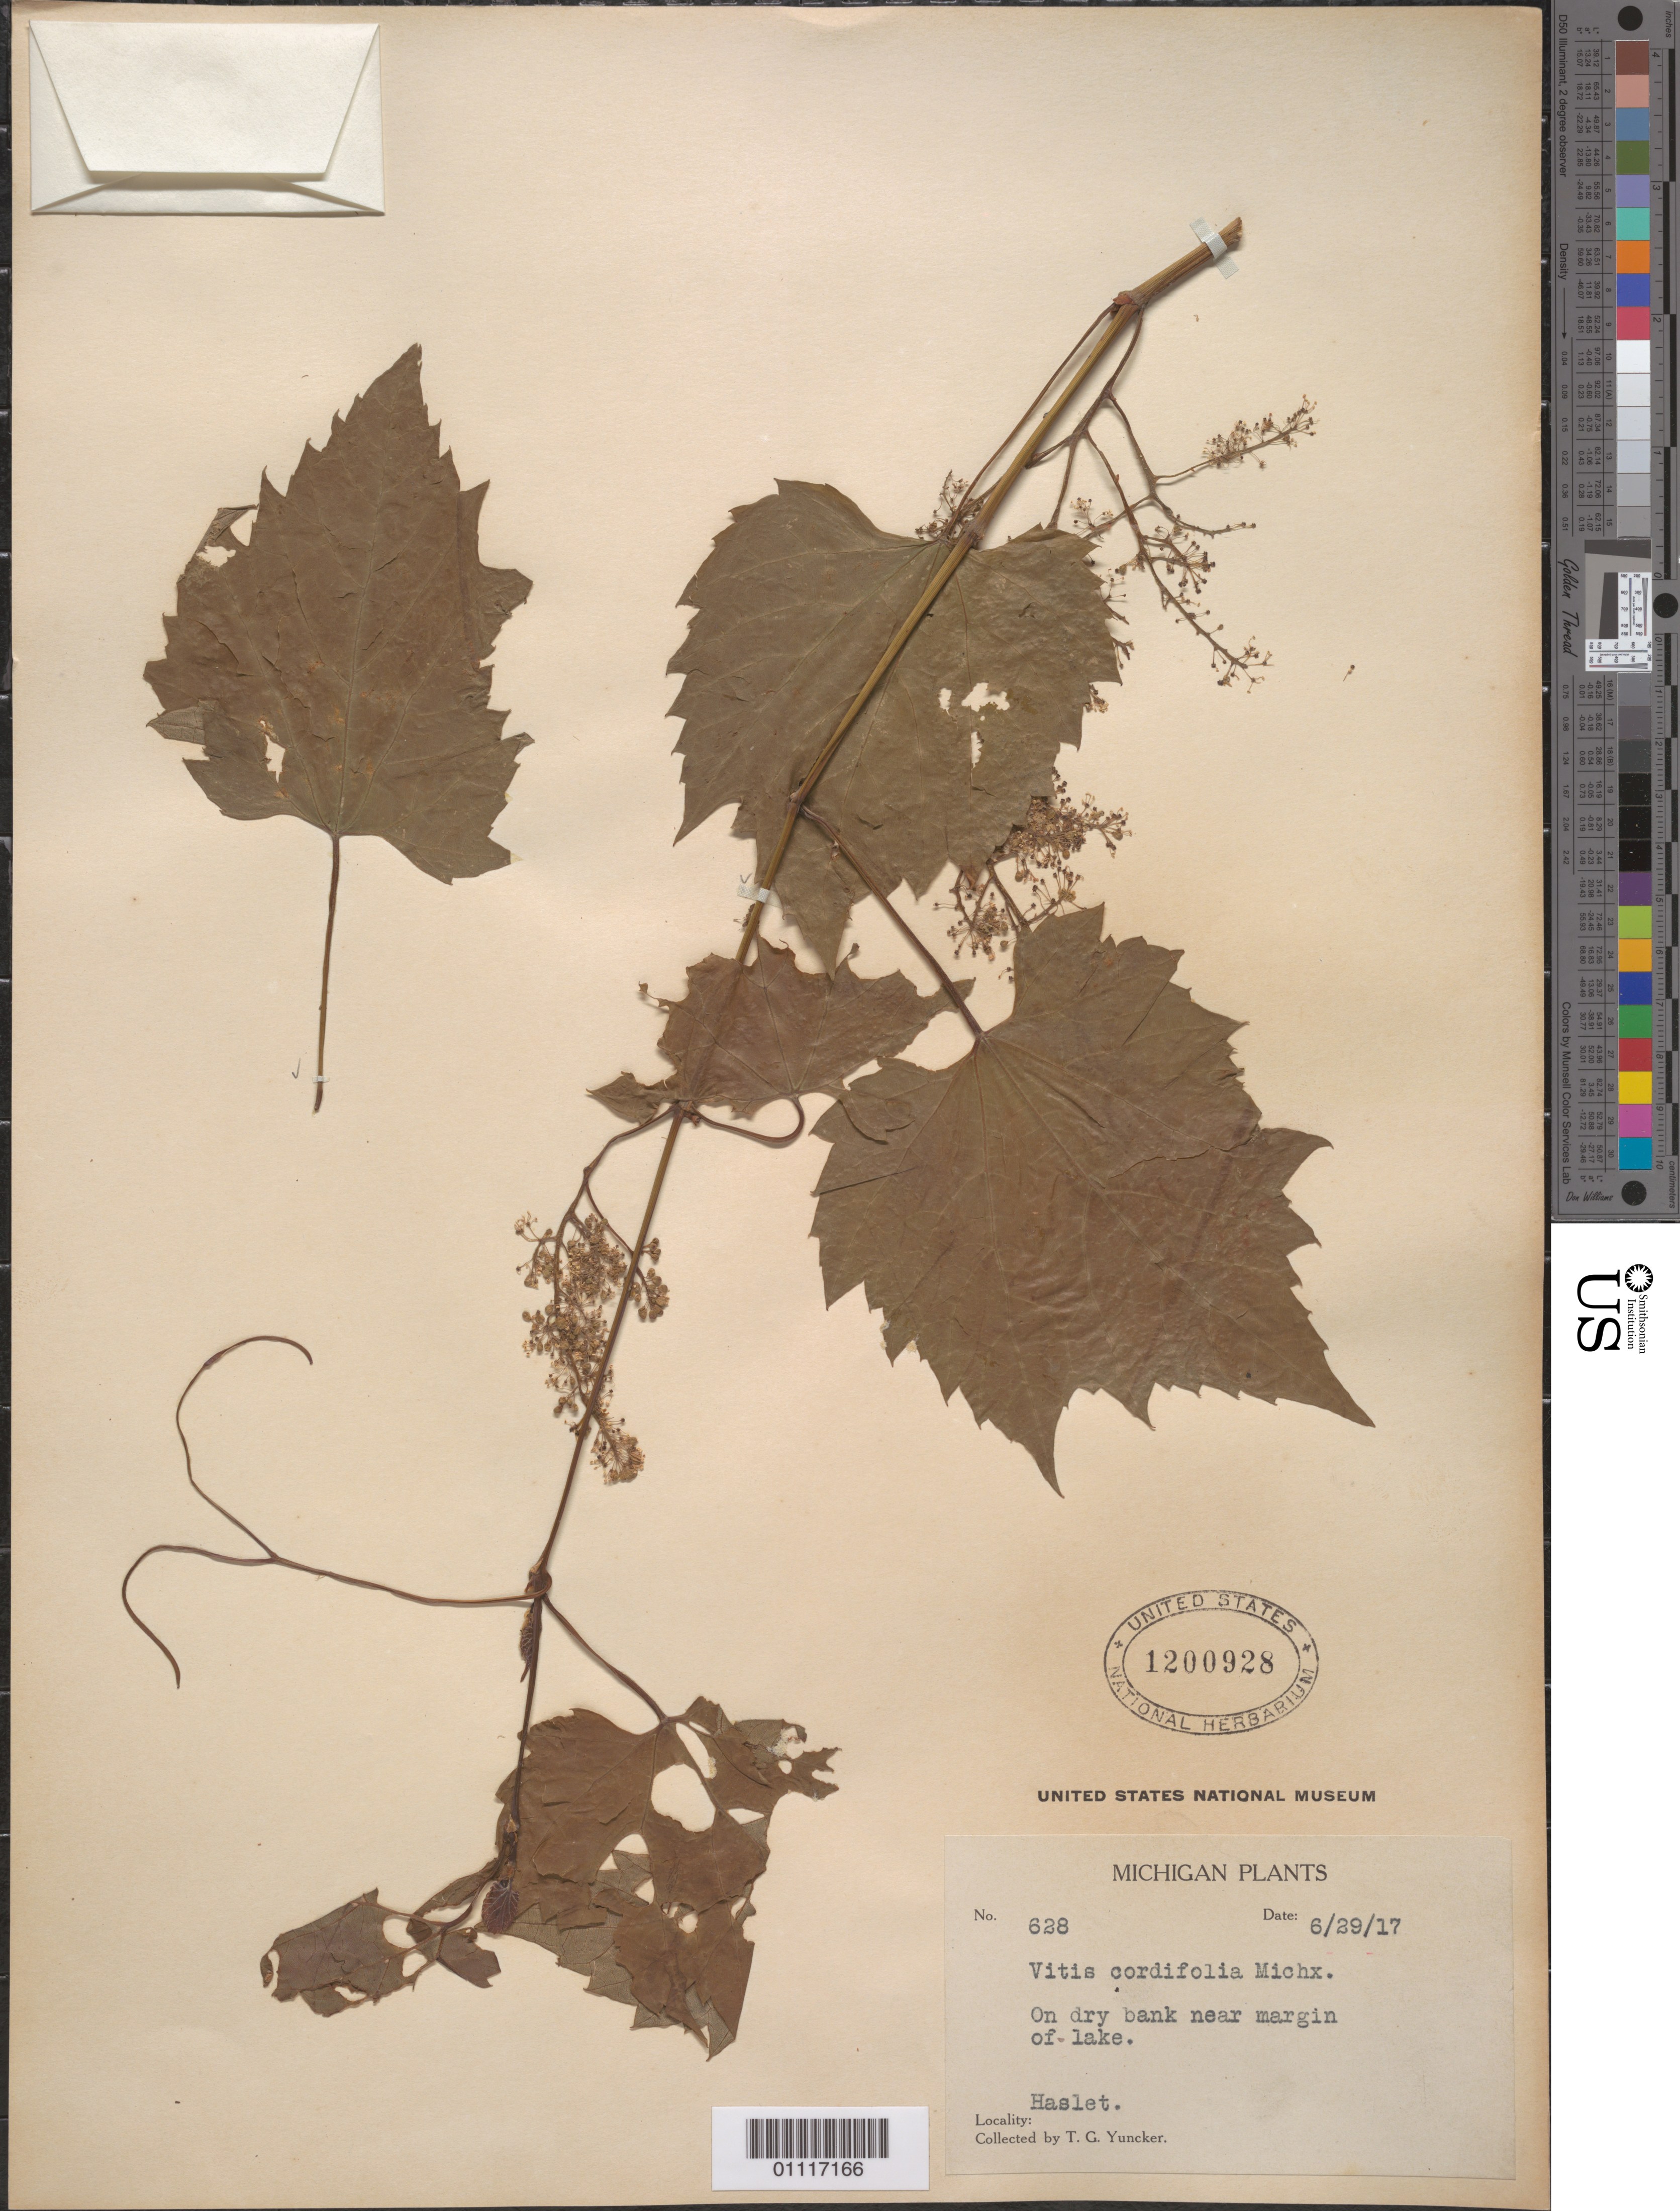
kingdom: Plantae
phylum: Tracheophyta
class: Magnoliopsida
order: Vitales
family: Vitaceae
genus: Vitis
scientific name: Vitis cordifolia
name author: Michx.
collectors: T. G. Yuncker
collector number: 628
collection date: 1917-06-29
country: United States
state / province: Michigan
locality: Haslet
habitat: oh dry bank near margin of lake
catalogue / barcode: US 1200928